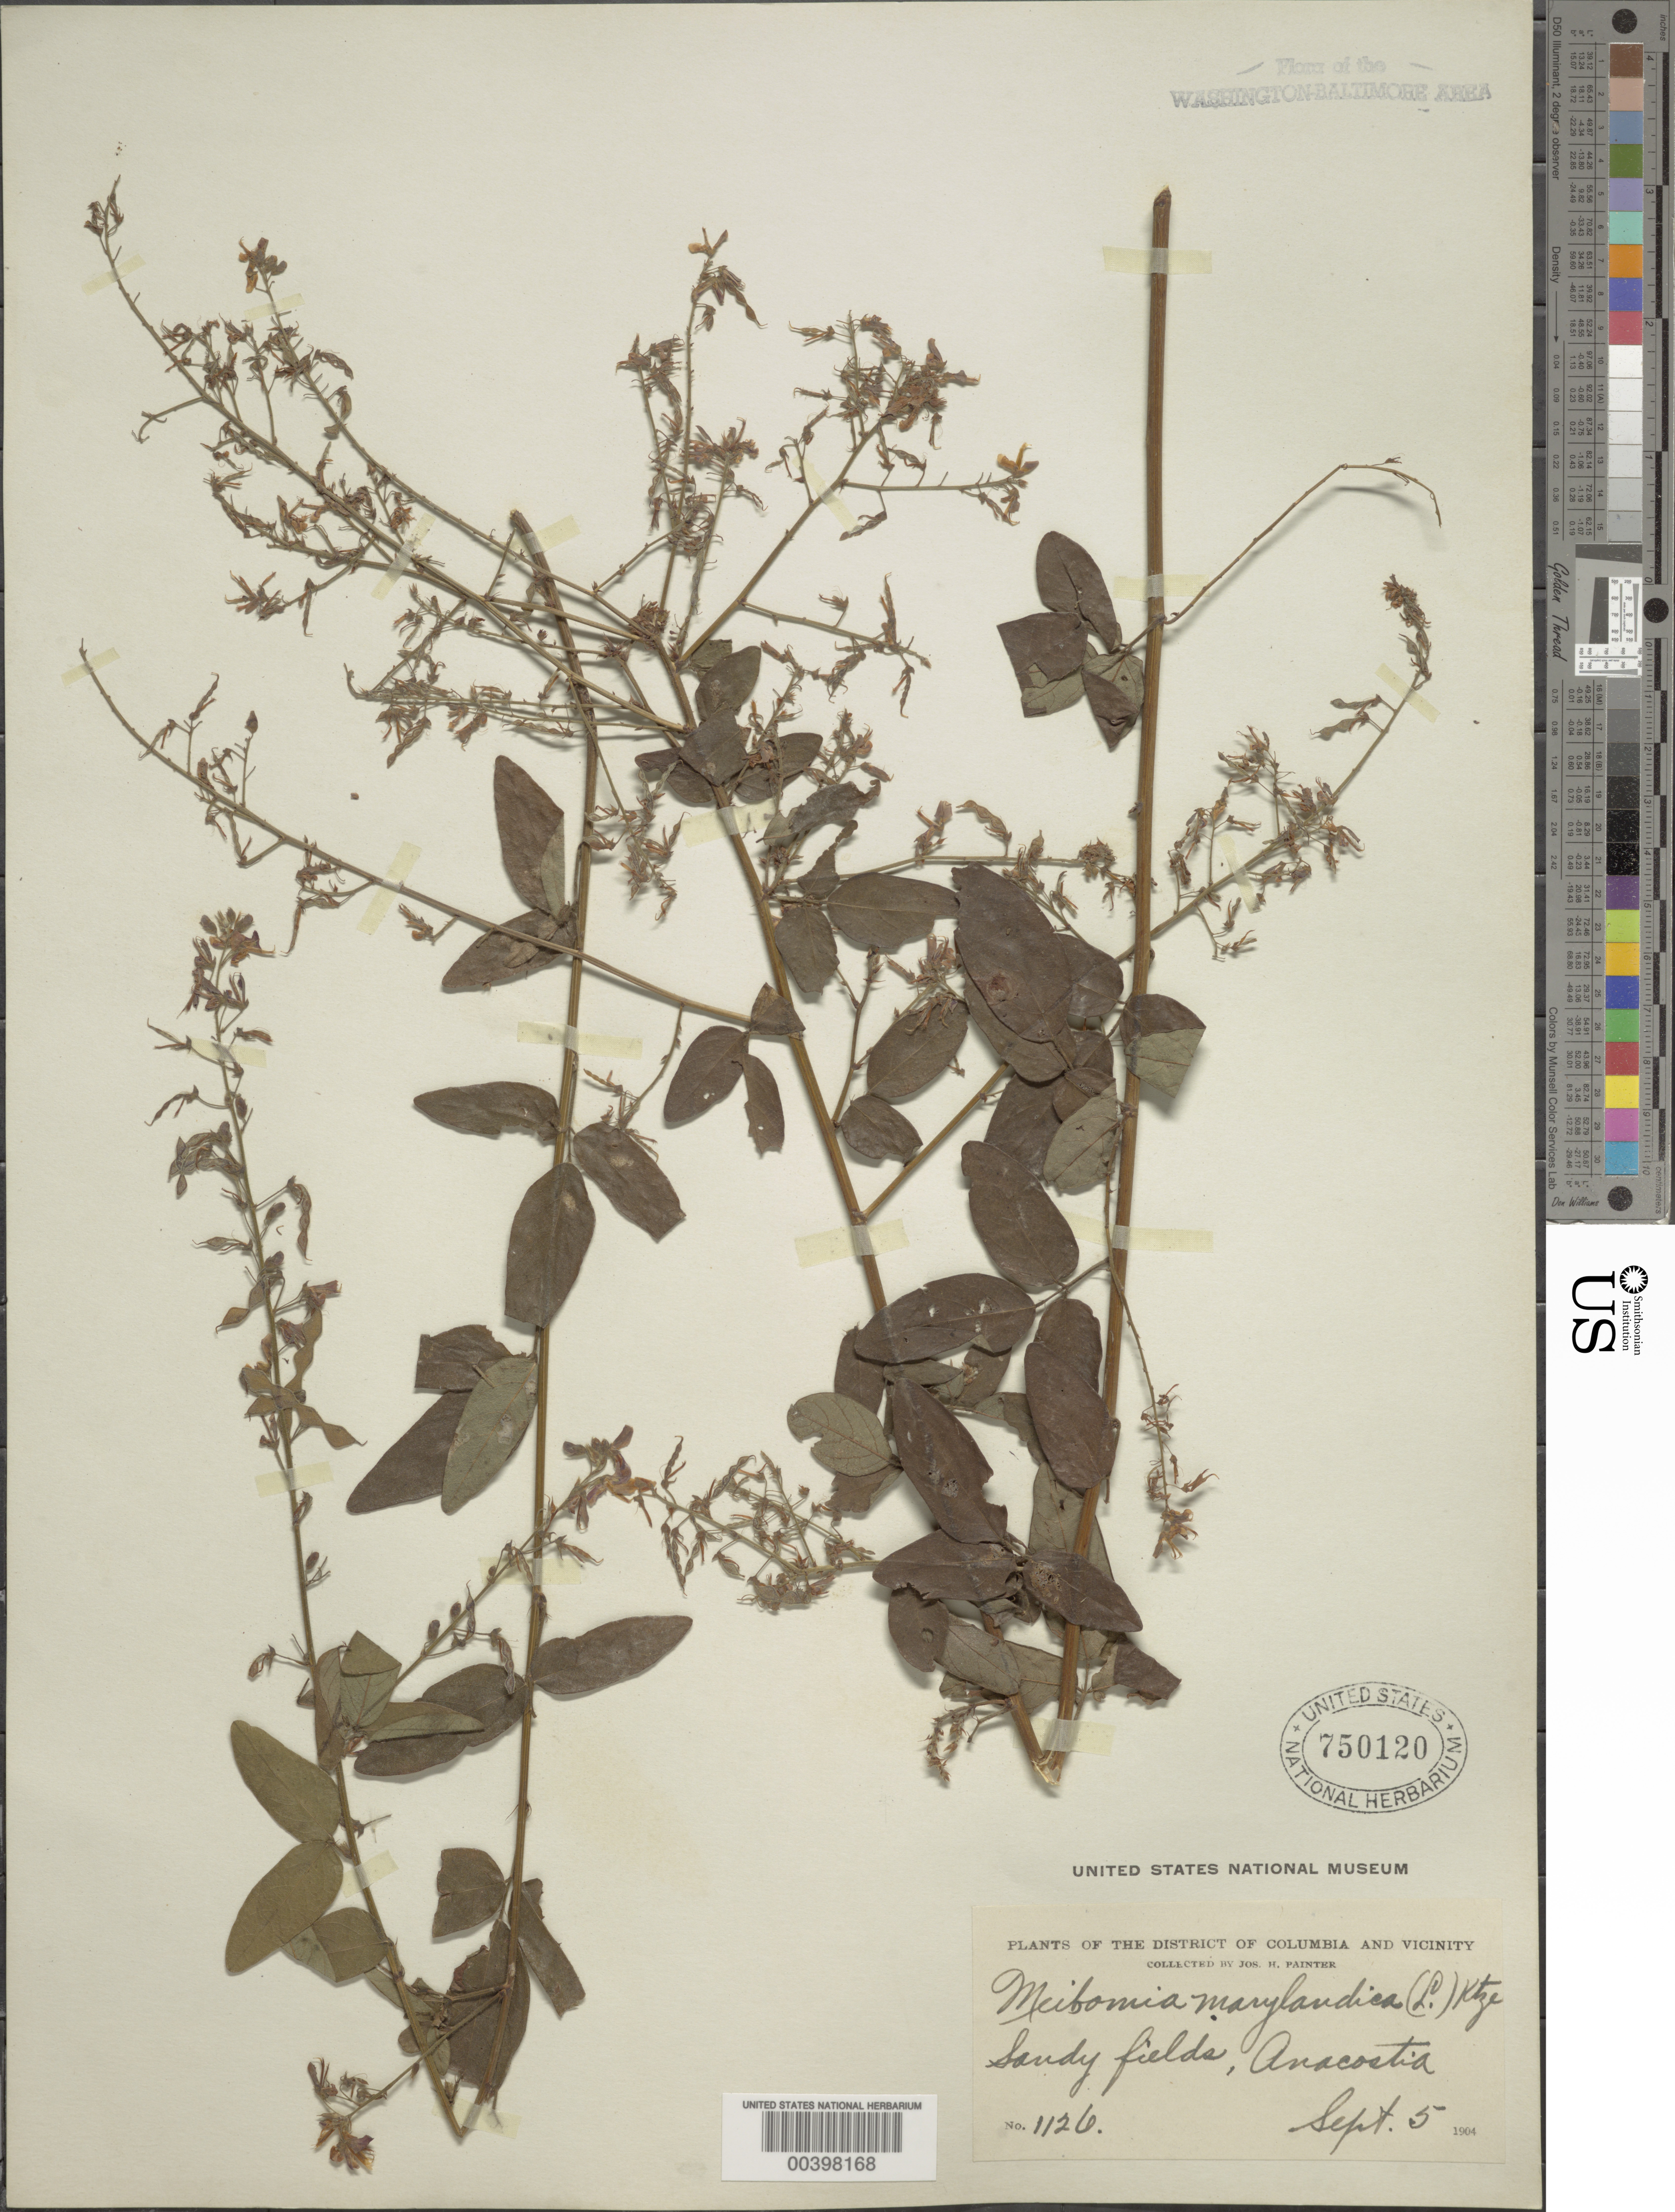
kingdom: Plantae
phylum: Tracheophyta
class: Magnoliopsida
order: Fabales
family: Fabaceae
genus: Desmodium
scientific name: Desmodium glabellum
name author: (Michx.) DC.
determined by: Strong, Mark T., (BOT), Smithsonian Institution - National Museum of Natural History (UNITED STATES)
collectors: J. H. Painter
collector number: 1126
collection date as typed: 05 Sep 1904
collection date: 1904-09-05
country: United States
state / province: District of Columbia / Maryland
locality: Anacostia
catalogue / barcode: US 750120